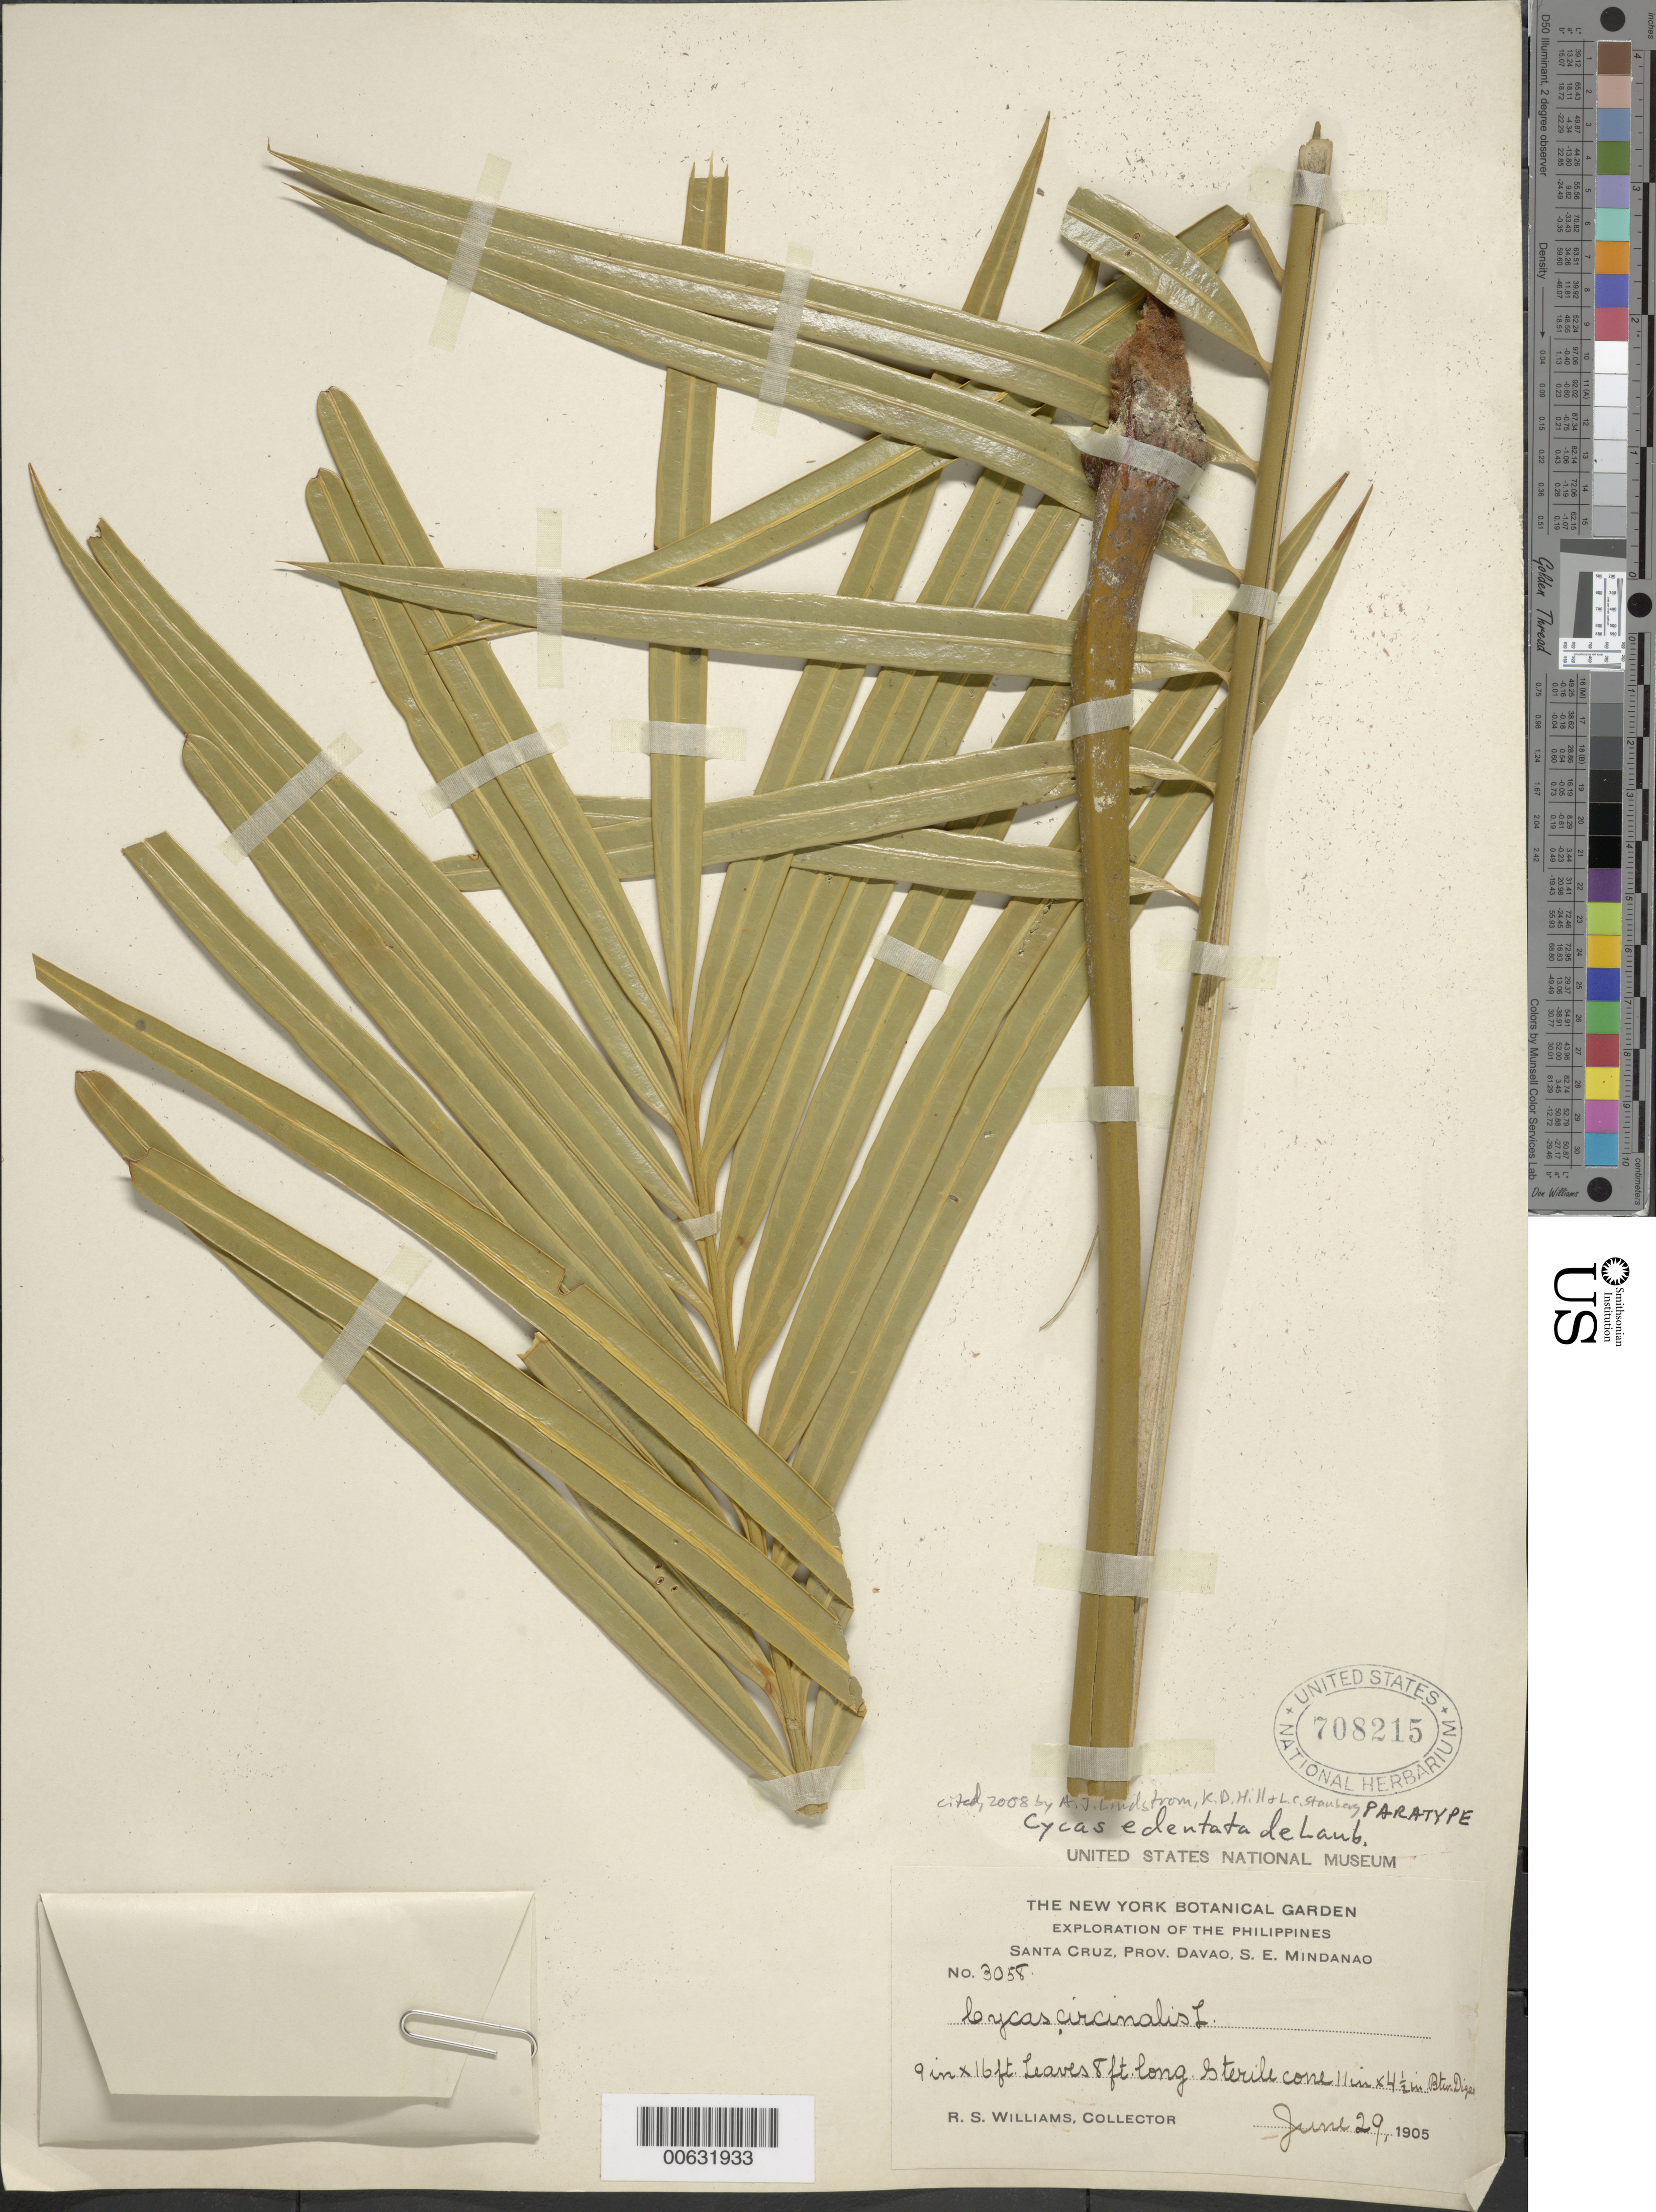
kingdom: Plantae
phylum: Tracheophyta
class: Cycadopsida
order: Cycadales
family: Cycadaceae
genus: Cycas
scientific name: Cycas edentata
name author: de Laub.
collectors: R. S. Williams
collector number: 3058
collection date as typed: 29 Jun 1905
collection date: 1905-06-29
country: Philippines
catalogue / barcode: US 708215